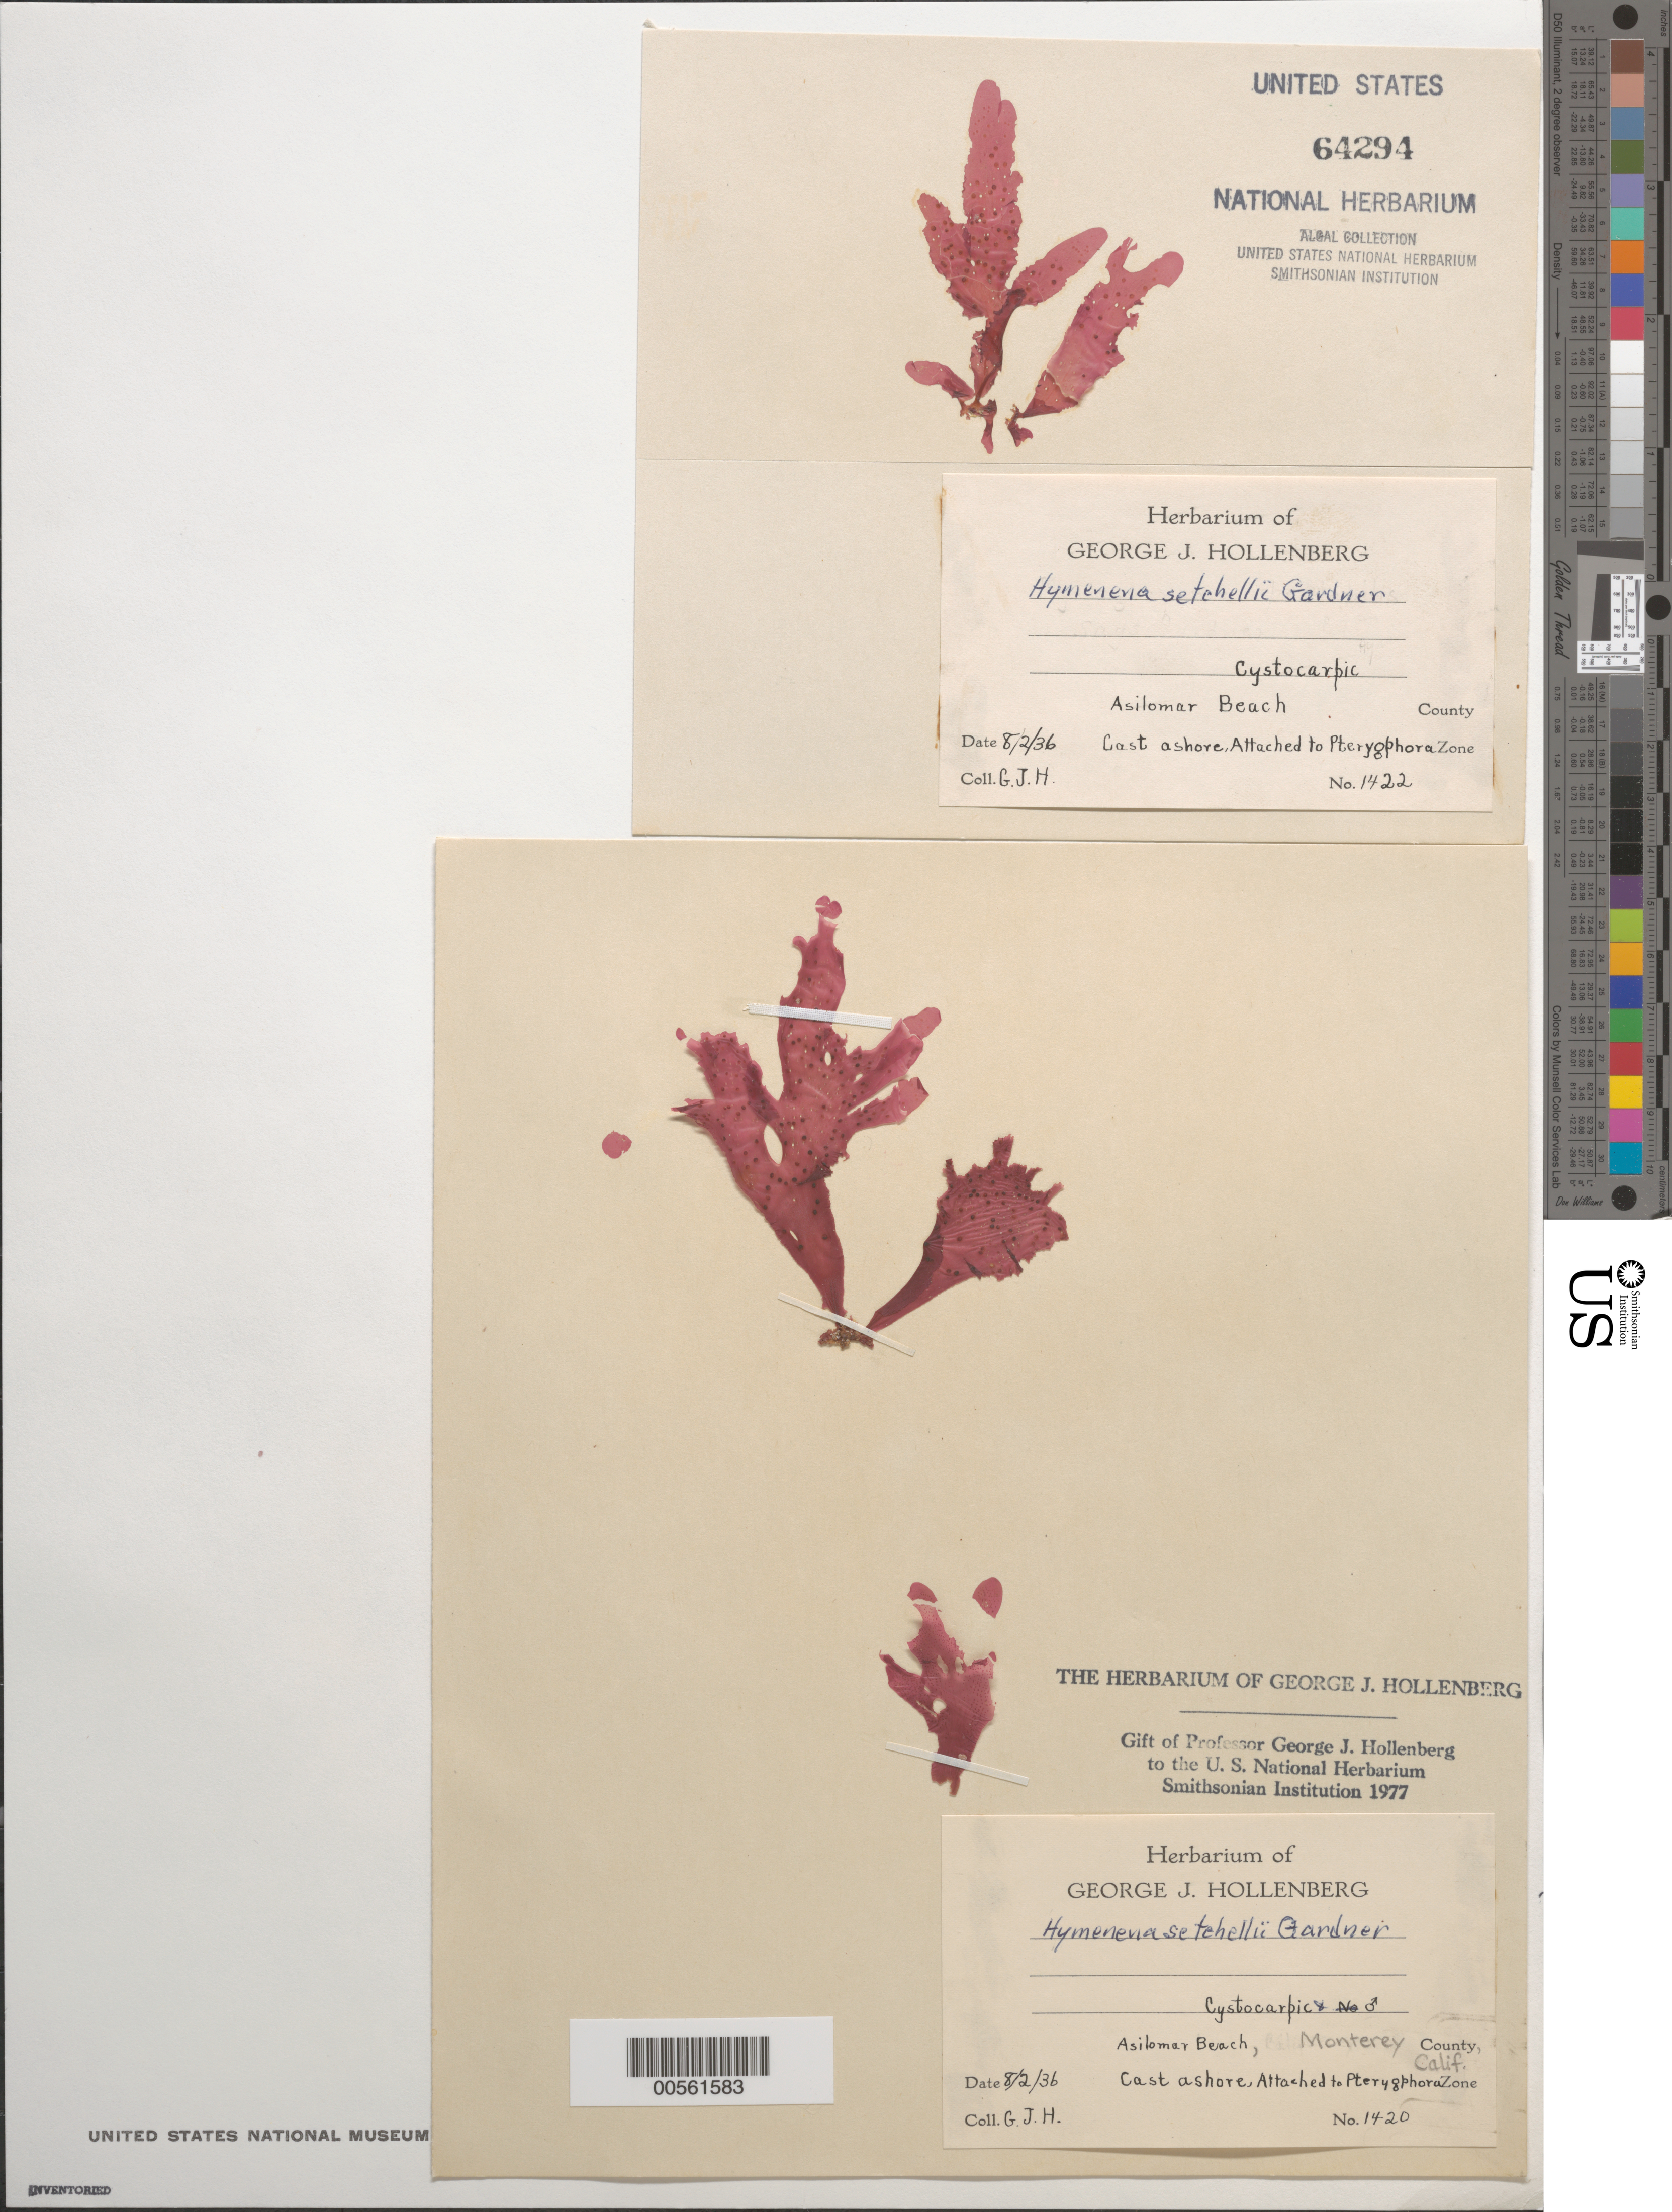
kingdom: Plantae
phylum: Rhodophyta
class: Florideophyceae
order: Ceramiales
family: Delesseriaceae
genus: Hymenena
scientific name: Hymenena setchellii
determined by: Hollenberg, George J.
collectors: G. Hollenberg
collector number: GJH 1420 & GJH 1422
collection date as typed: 02 Aug 1936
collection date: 1936-08-02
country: United States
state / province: California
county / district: Monterey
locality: Asilomar Beach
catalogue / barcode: US 64294